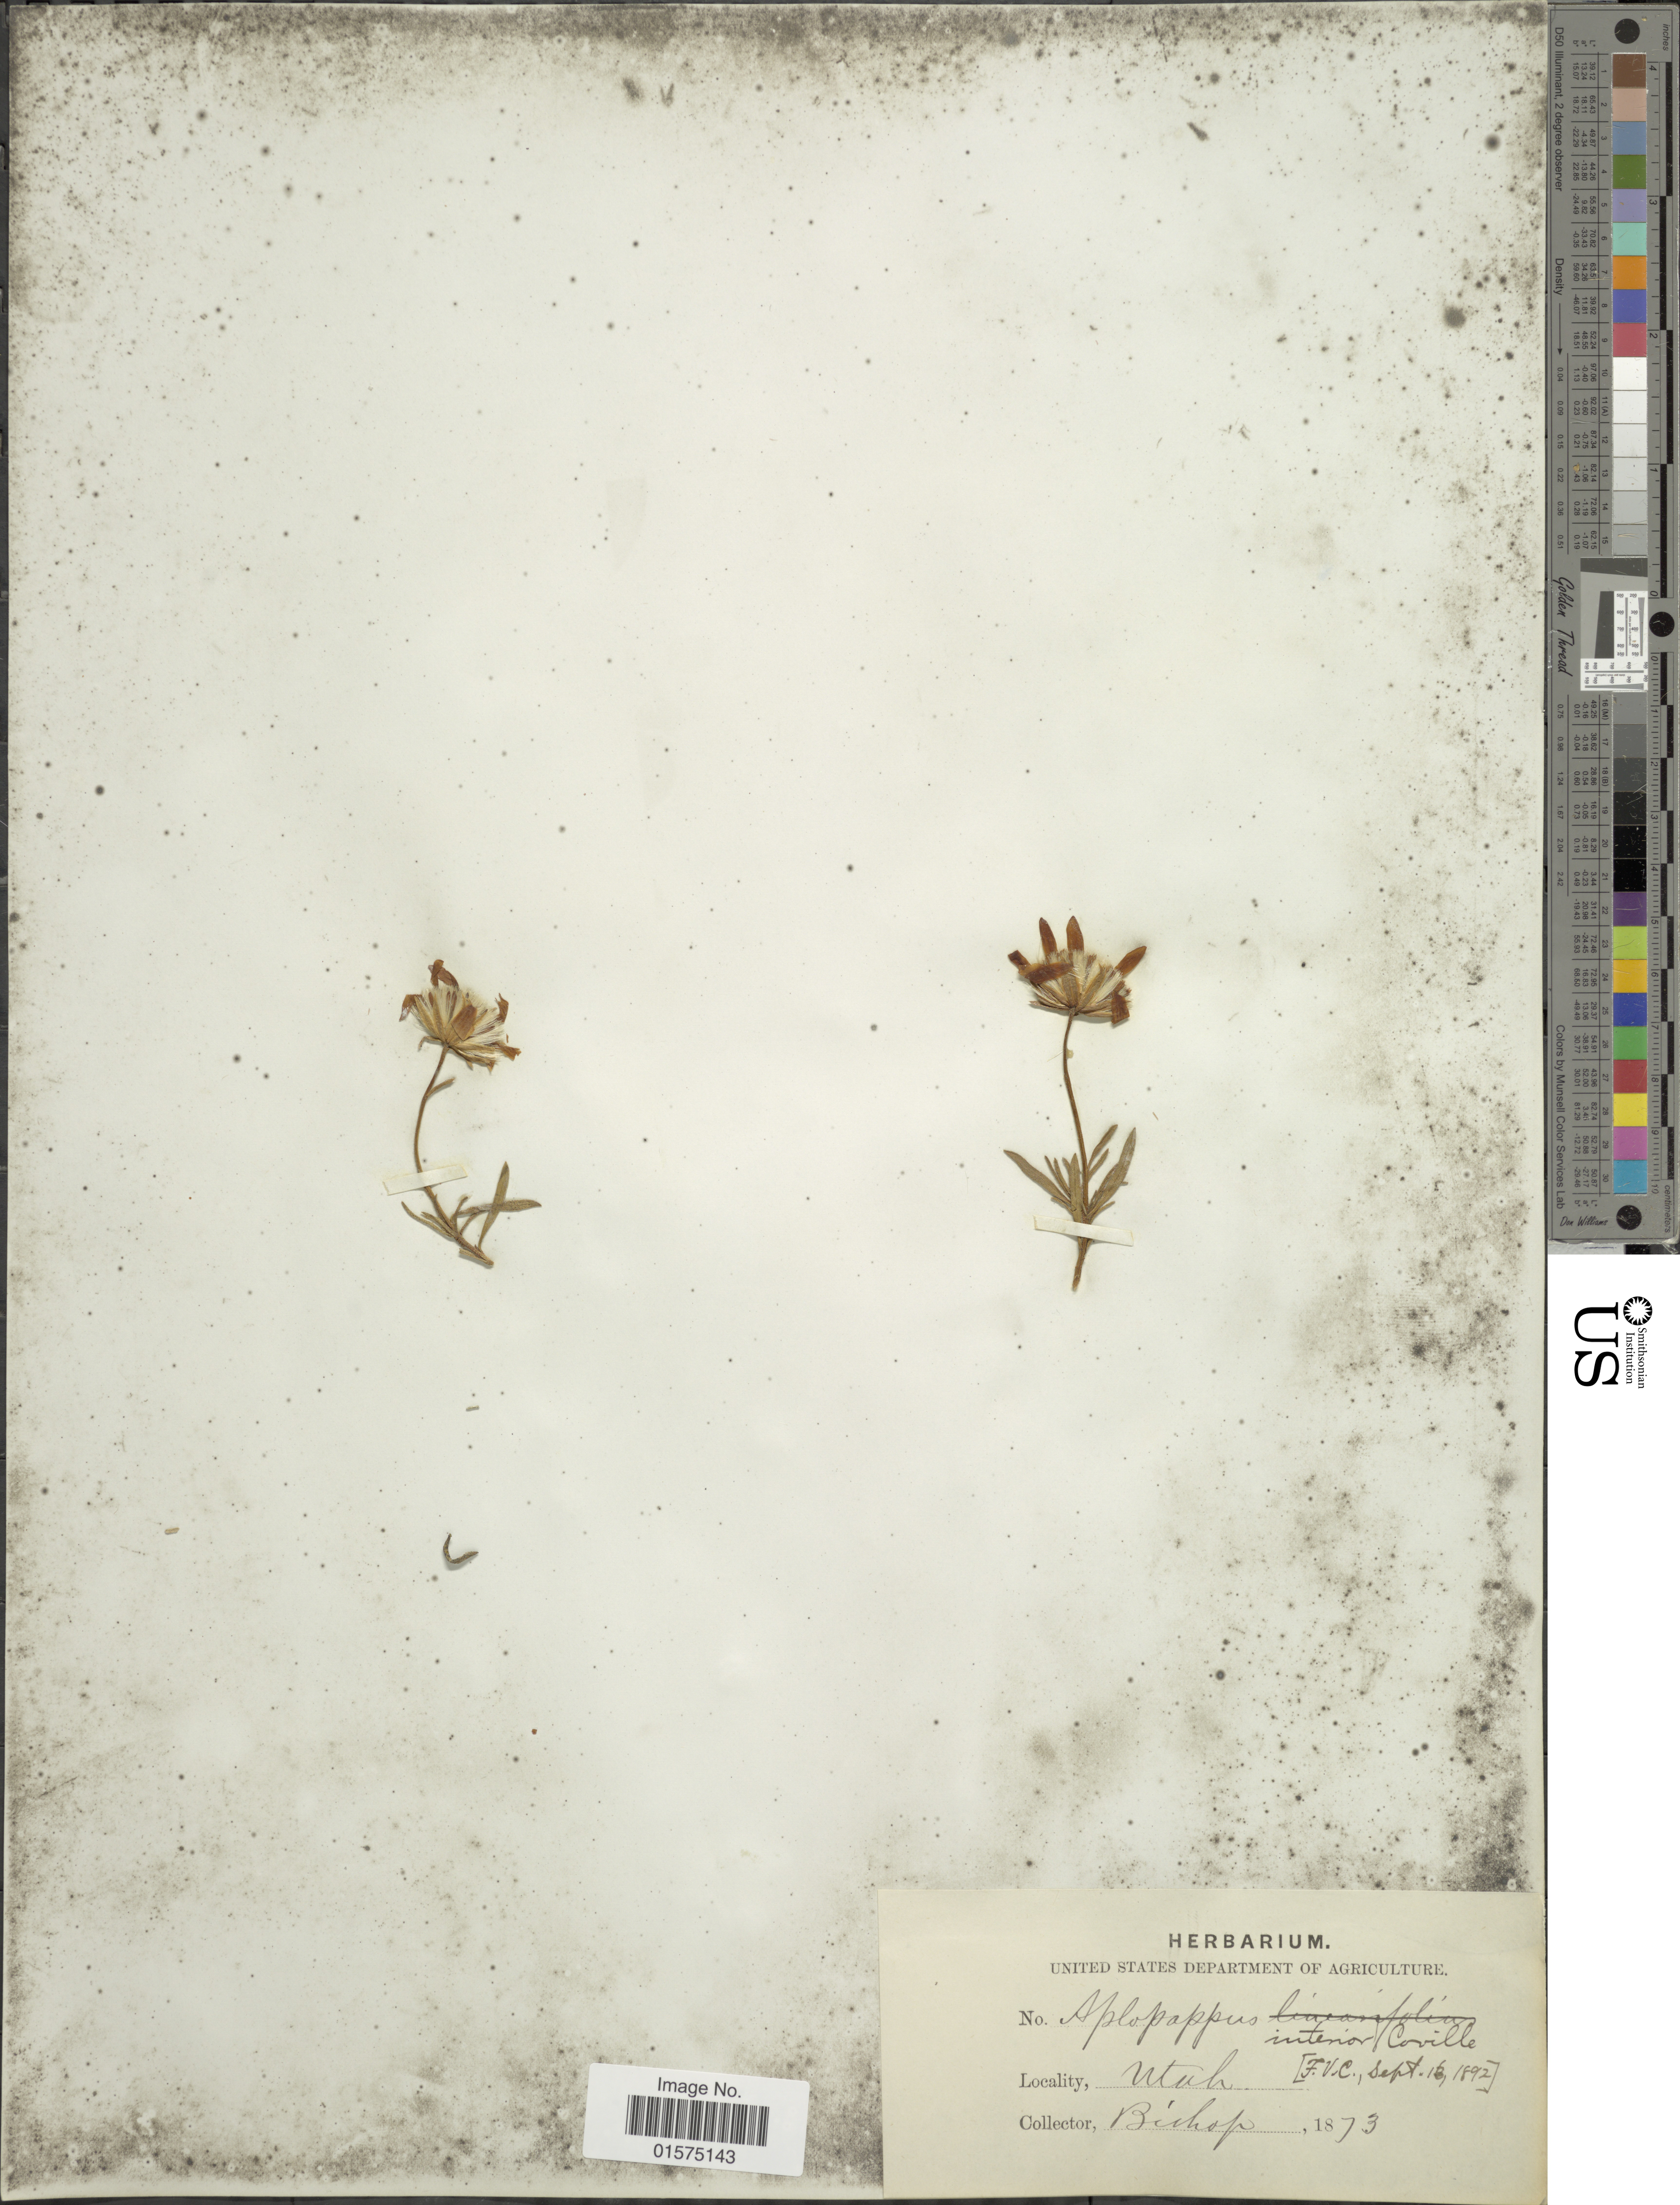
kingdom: Plantae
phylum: Tracheophyta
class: Magnoliopsida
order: Asterales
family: Asteraceae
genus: Ericameria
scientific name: Ericameria linearifolia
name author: (DC.) Urbatsch & Wussow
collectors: -- Bishop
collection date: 1873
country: United States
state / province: Utah